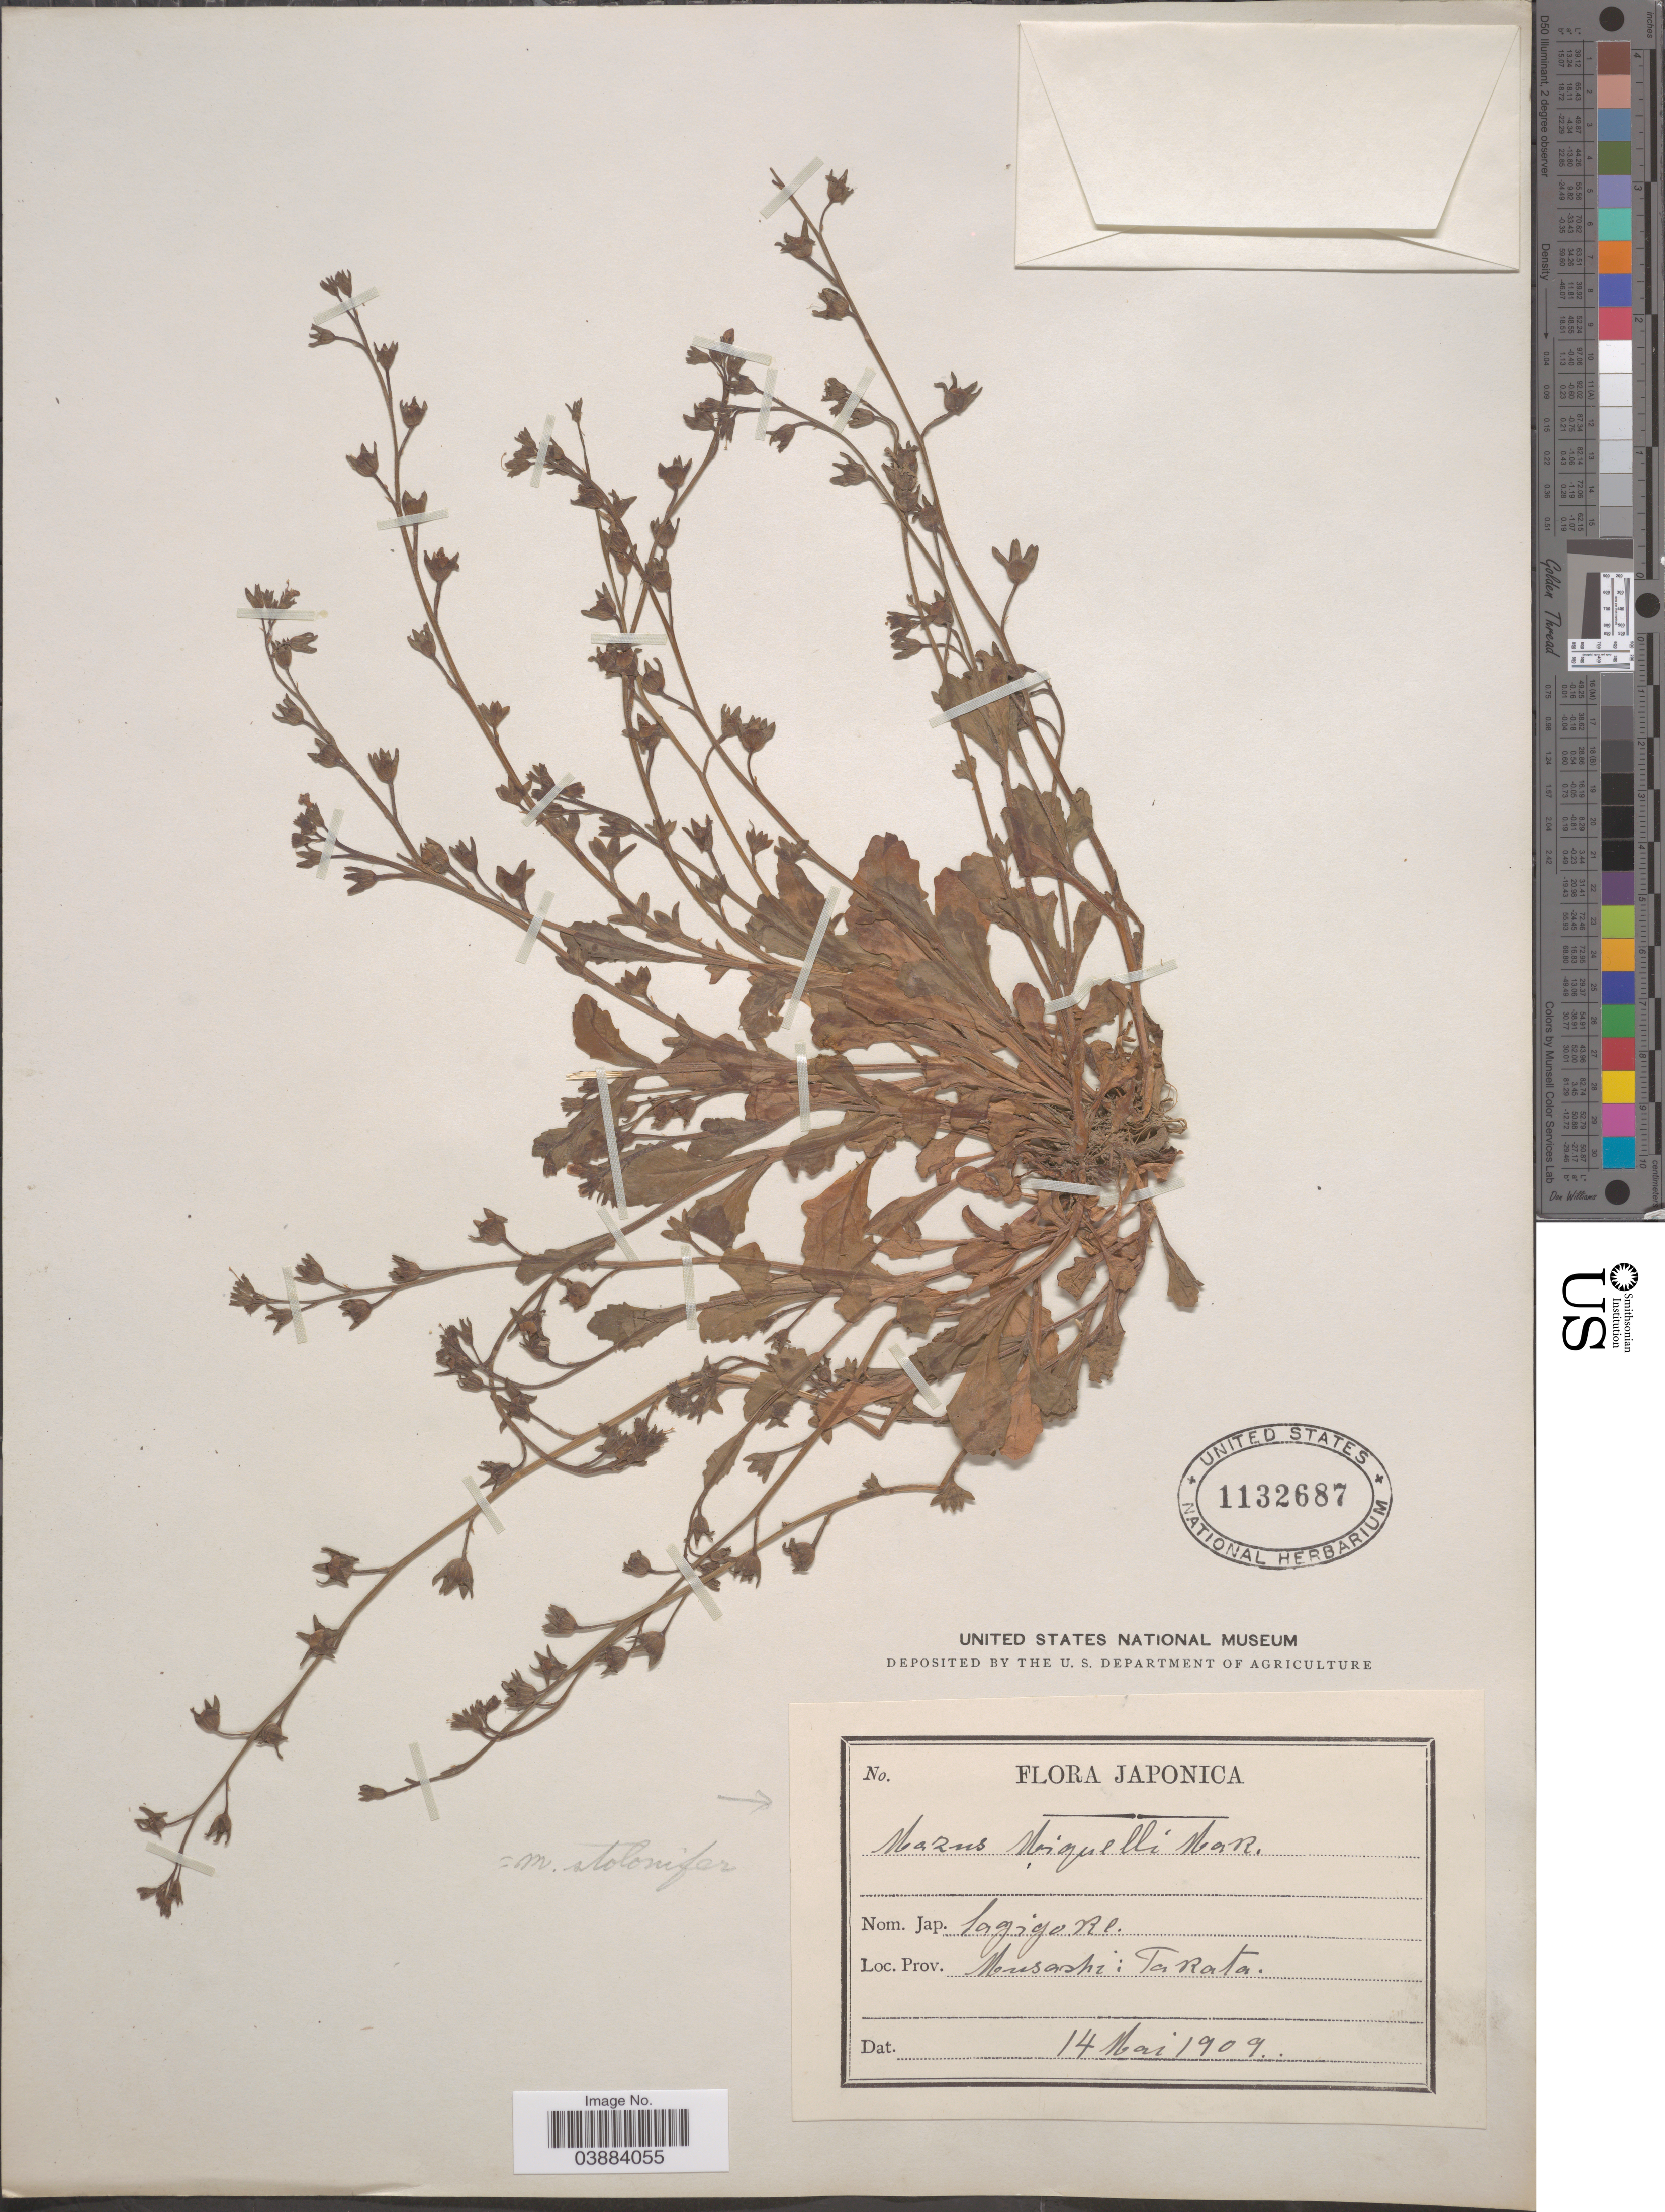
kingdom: Plantae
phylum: Tracheophyta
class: Magnoliopsida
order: Lamiales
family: Mazaceae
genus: Mazus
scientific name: Mazus miquelii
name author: Makino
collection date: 1909-05-14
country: Japan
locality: Musashi: Takata.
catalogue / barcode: US 1132687